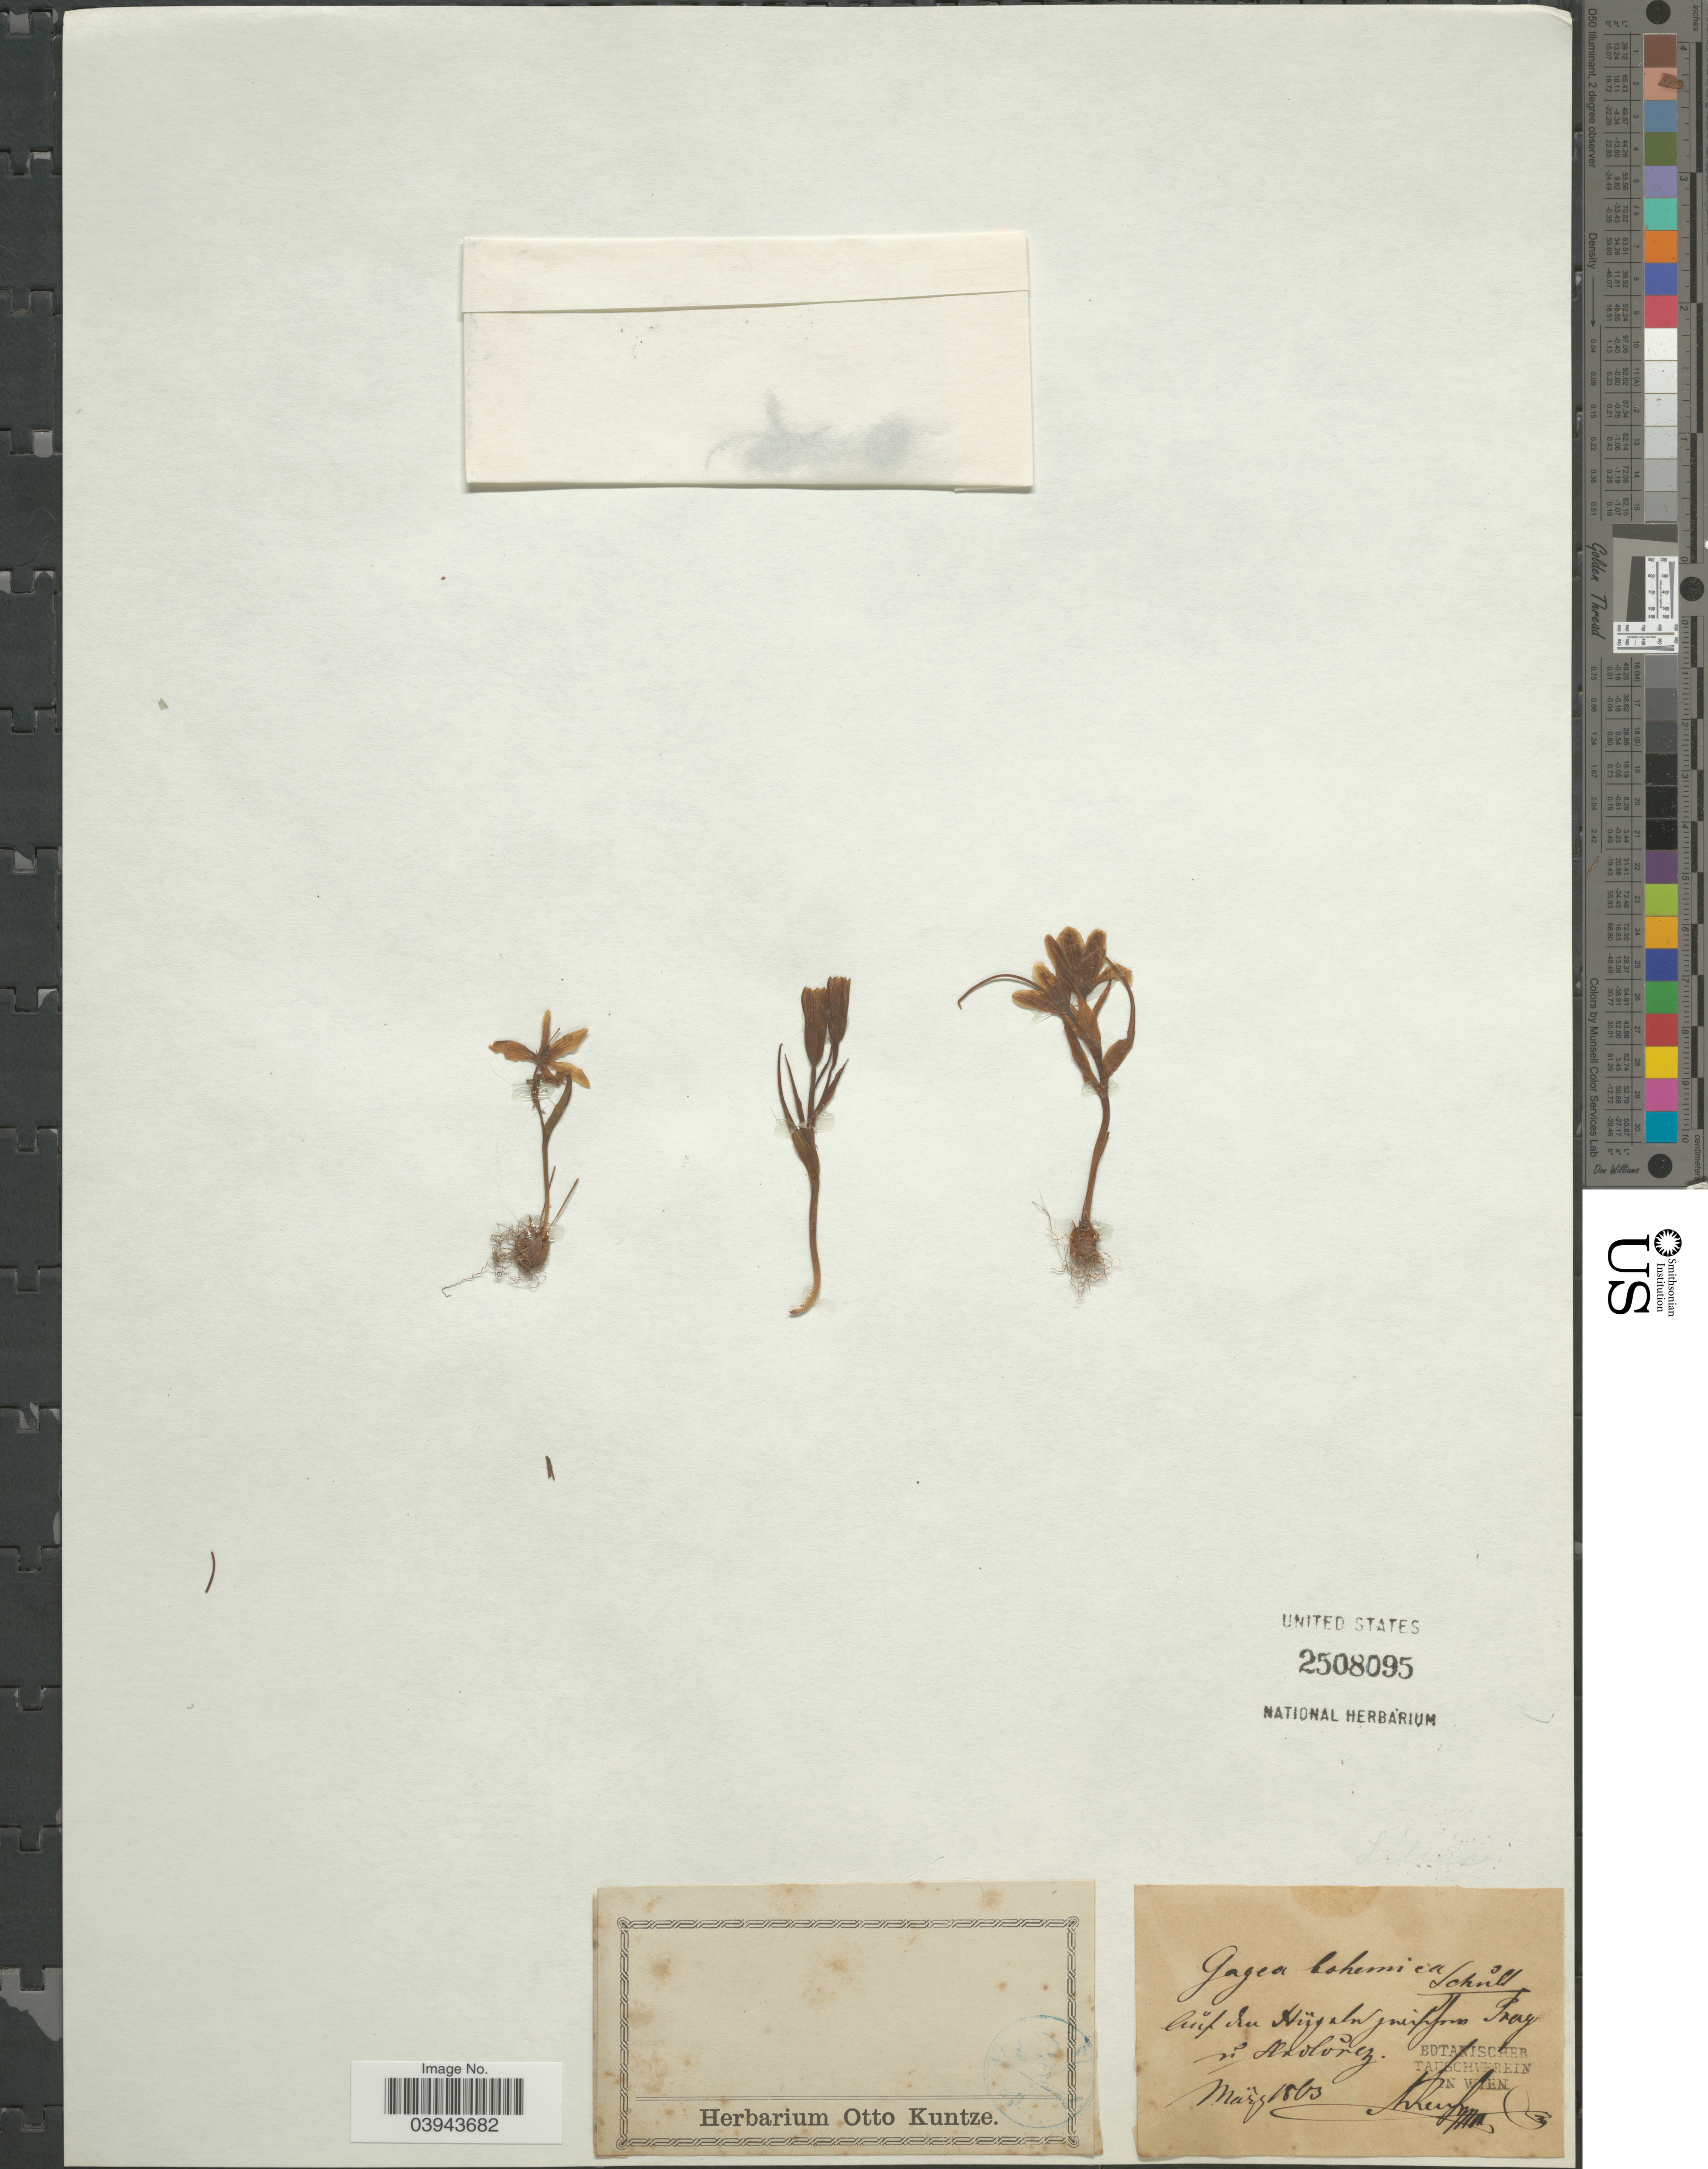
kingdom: Plantae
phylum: Tracheophyta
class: Liliopsida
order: Liliales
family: Liliaceae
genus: Gagea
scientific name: Gagea bohemica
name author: Schult. f.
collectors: P. Reinsch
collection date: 1863-03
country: Czechia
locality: Auf du Hügaln juniferm Prag N Hnolorez. [interpreted]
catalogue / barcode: US 2508095